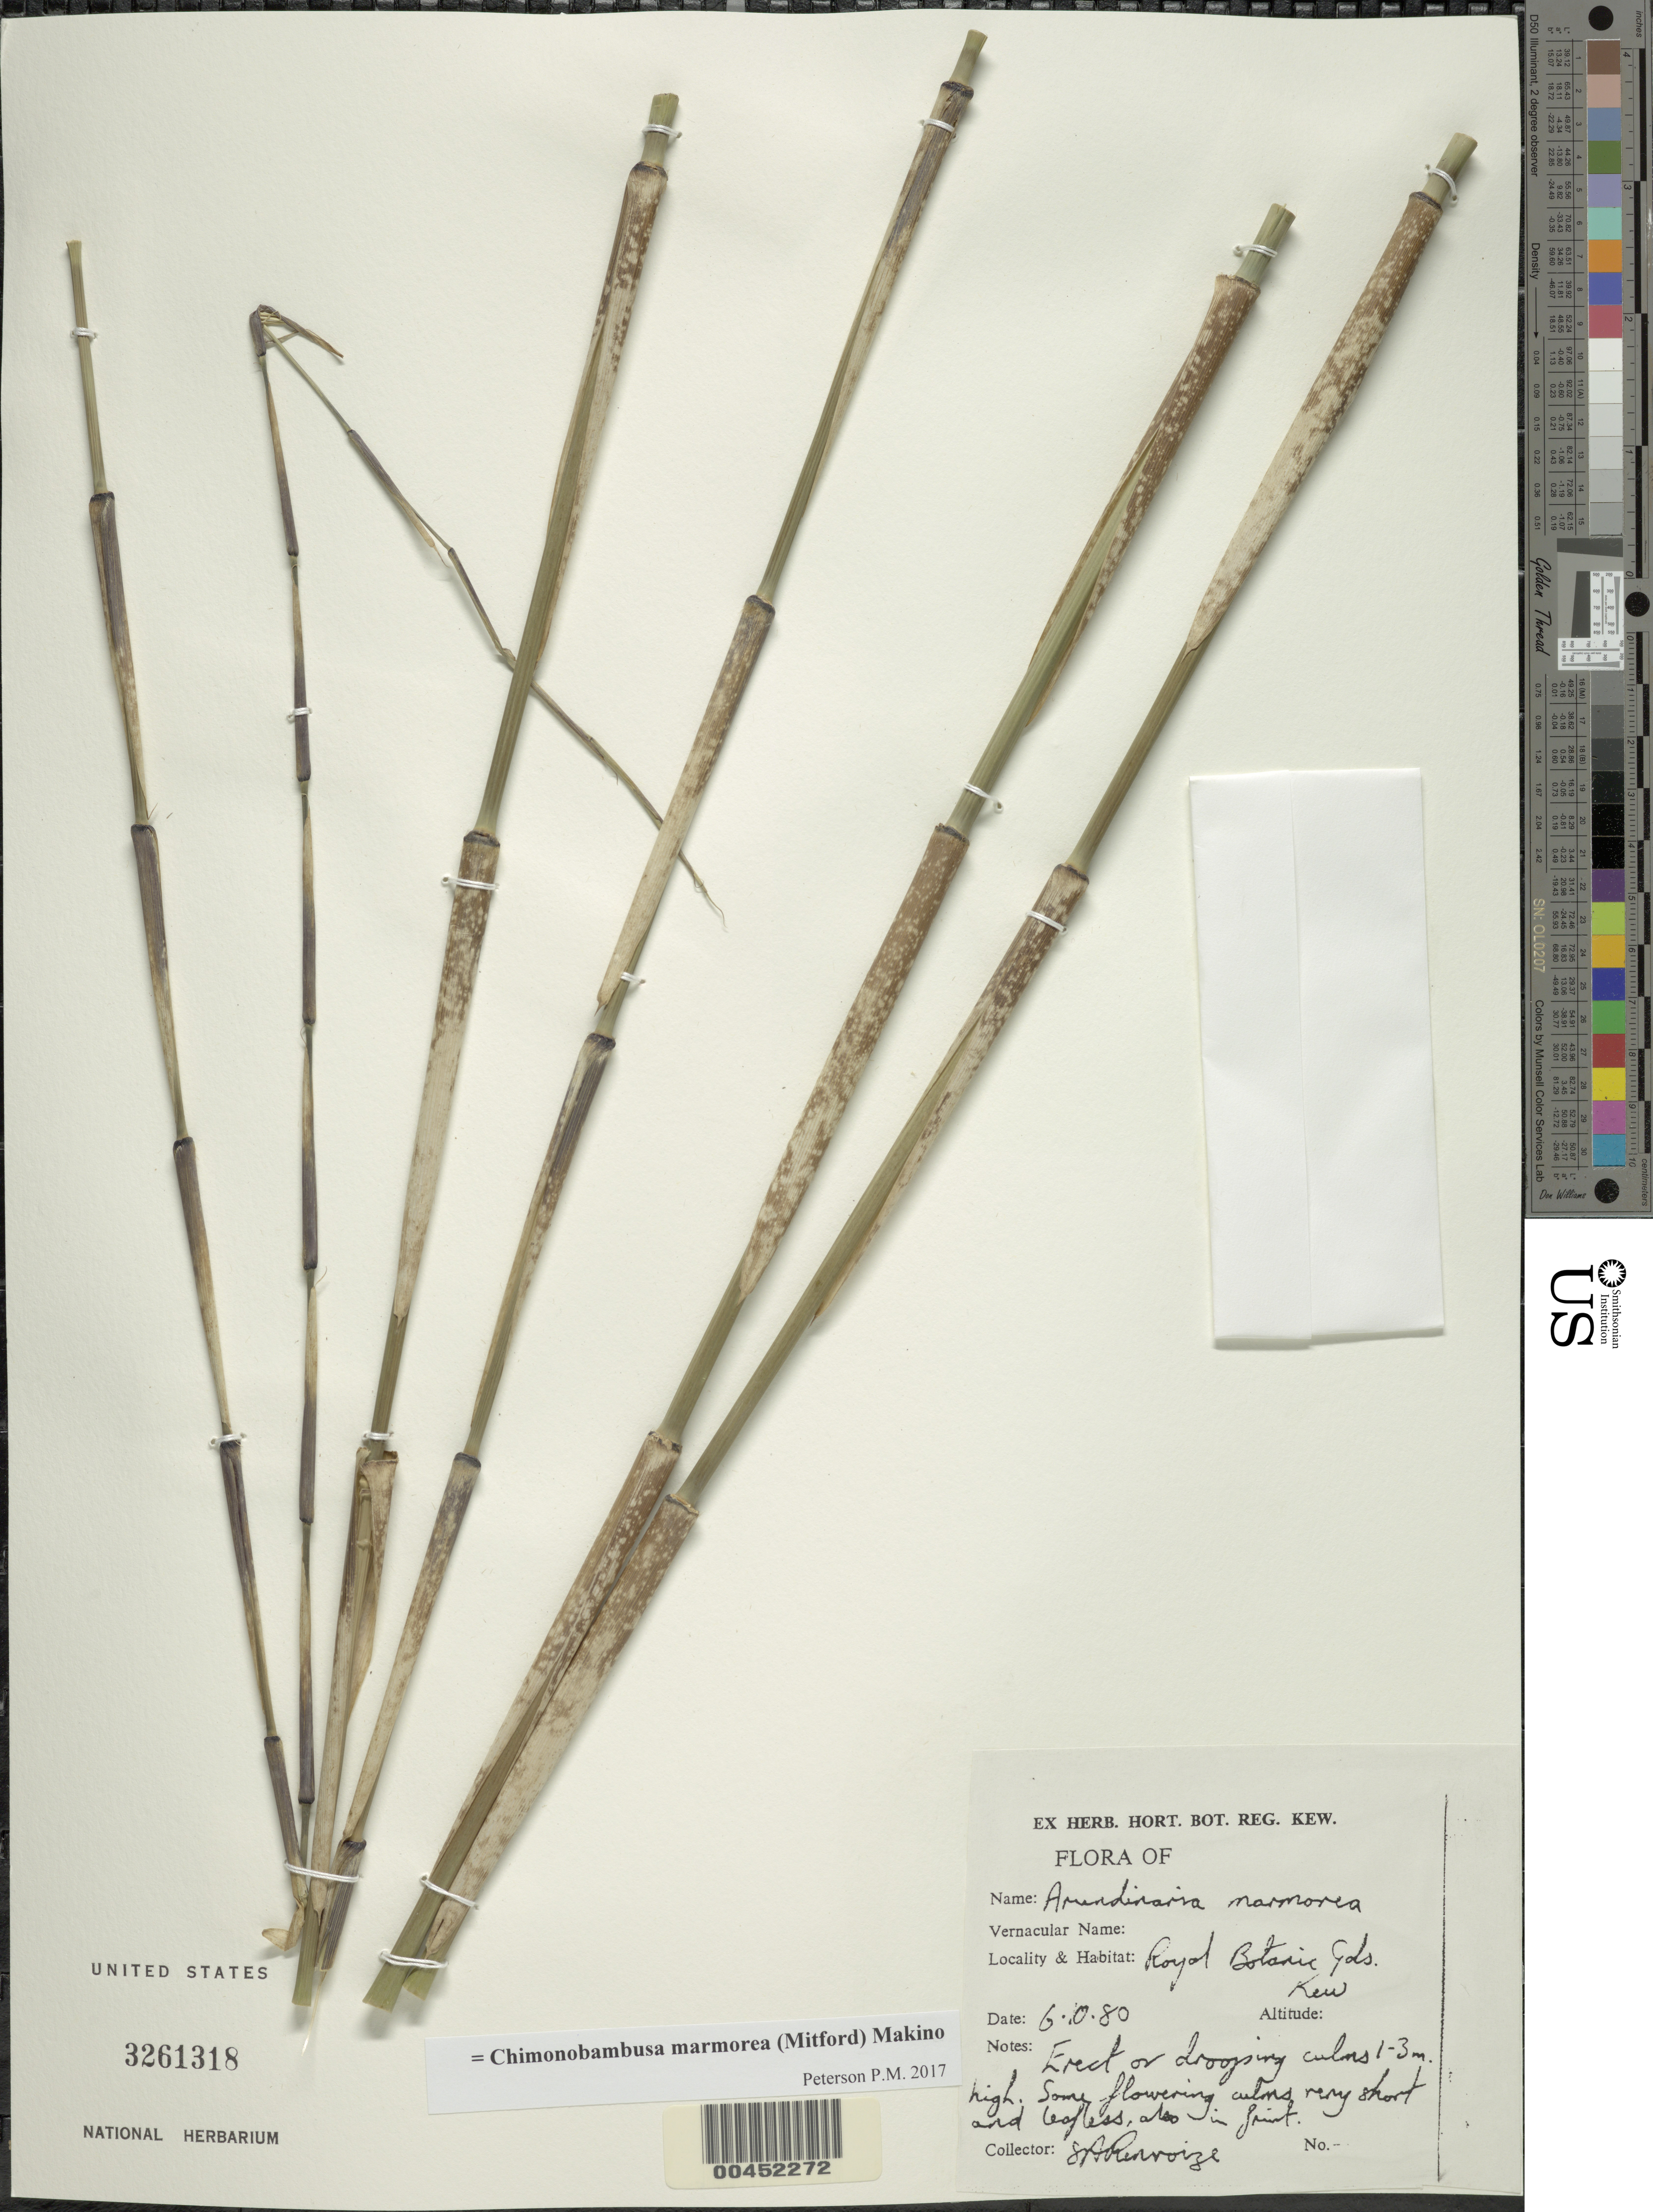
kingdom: Plantae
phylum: Tracheophyta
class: Liliopsida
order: Poales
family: Poaceae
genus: Chimonobambusa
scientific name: Chimonobambusa marmorea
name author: Makino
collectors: S. A. Renvoize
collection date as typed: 06 Oct 1980 or 10 Jun 1980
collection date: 1980-06-10 or 1980-10-06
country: United Kingdom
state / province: England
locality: Royal Botanic Gardens, Kew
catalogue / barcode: US 3261318